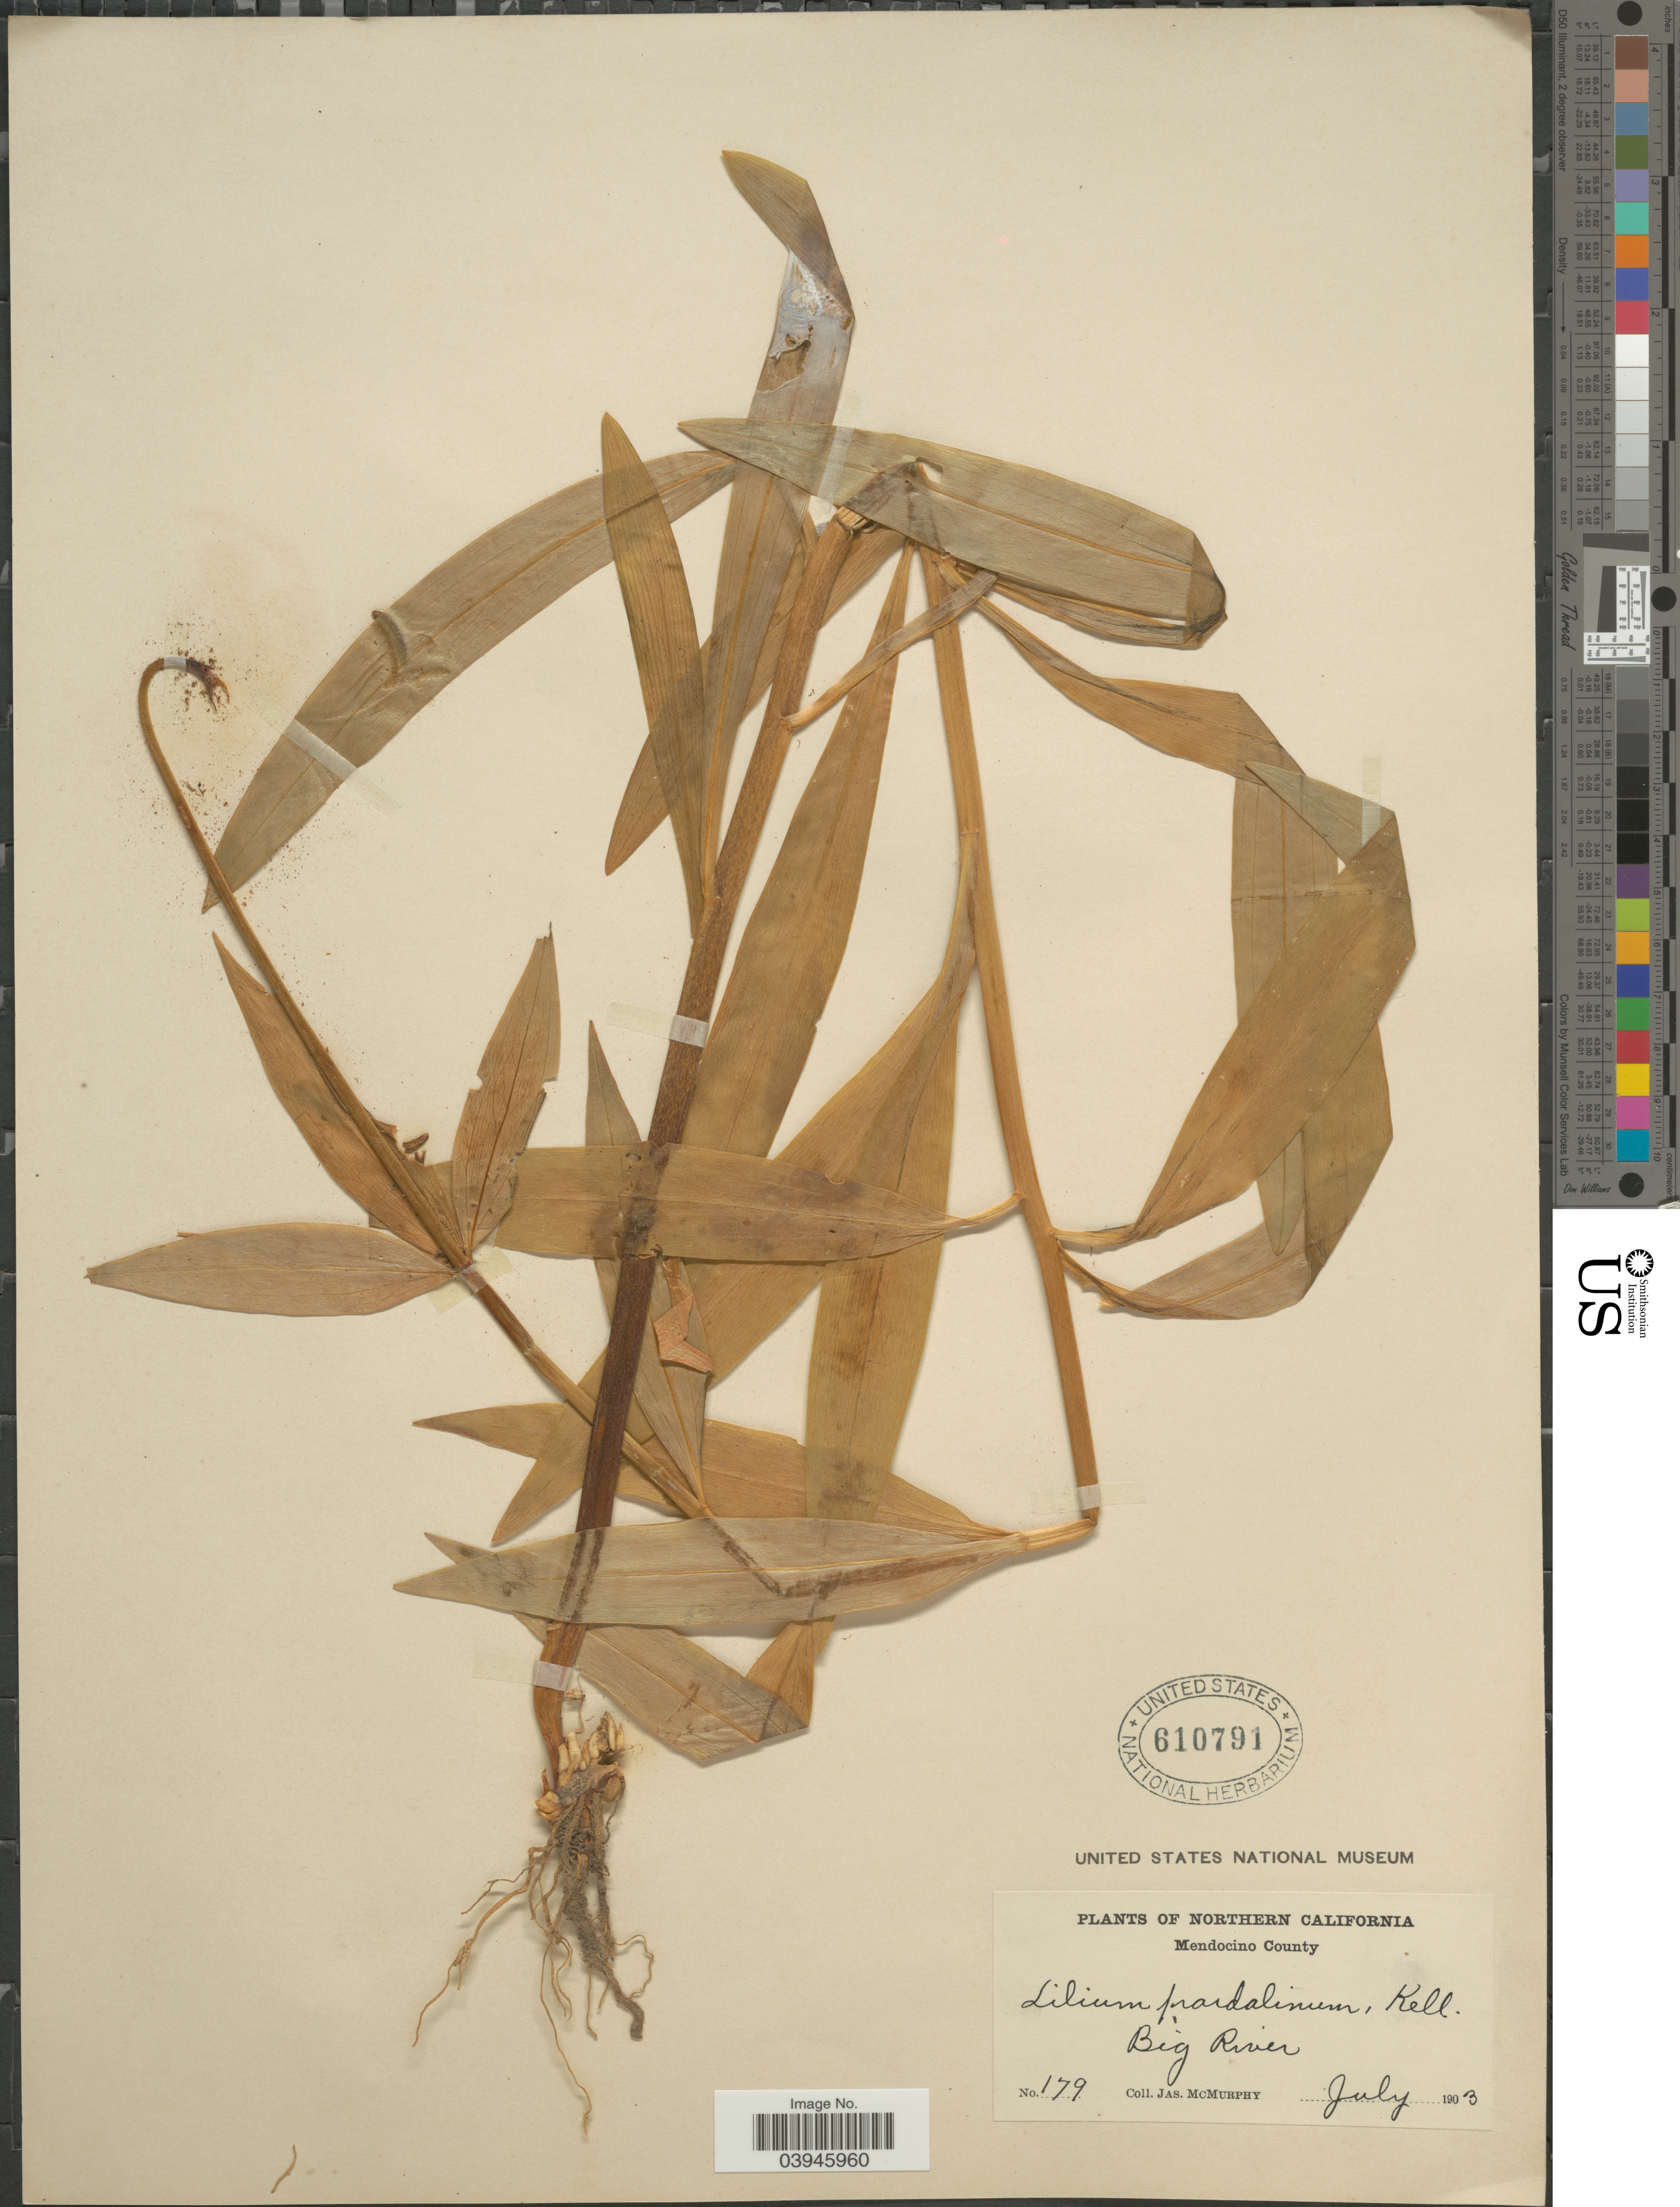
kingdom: Plantae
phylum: Tracheophyta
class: Liliopsida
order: Liliales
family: Liliaceae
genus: Lilium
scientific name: Lilium pardalinum subsp. pardalinum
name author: Kellogg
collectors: J. McMurphy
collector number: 179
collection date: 1903-07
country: United States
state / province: California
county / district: Mendocino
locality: Northern California. Mendocino County. Big River.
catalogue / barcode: US 610791